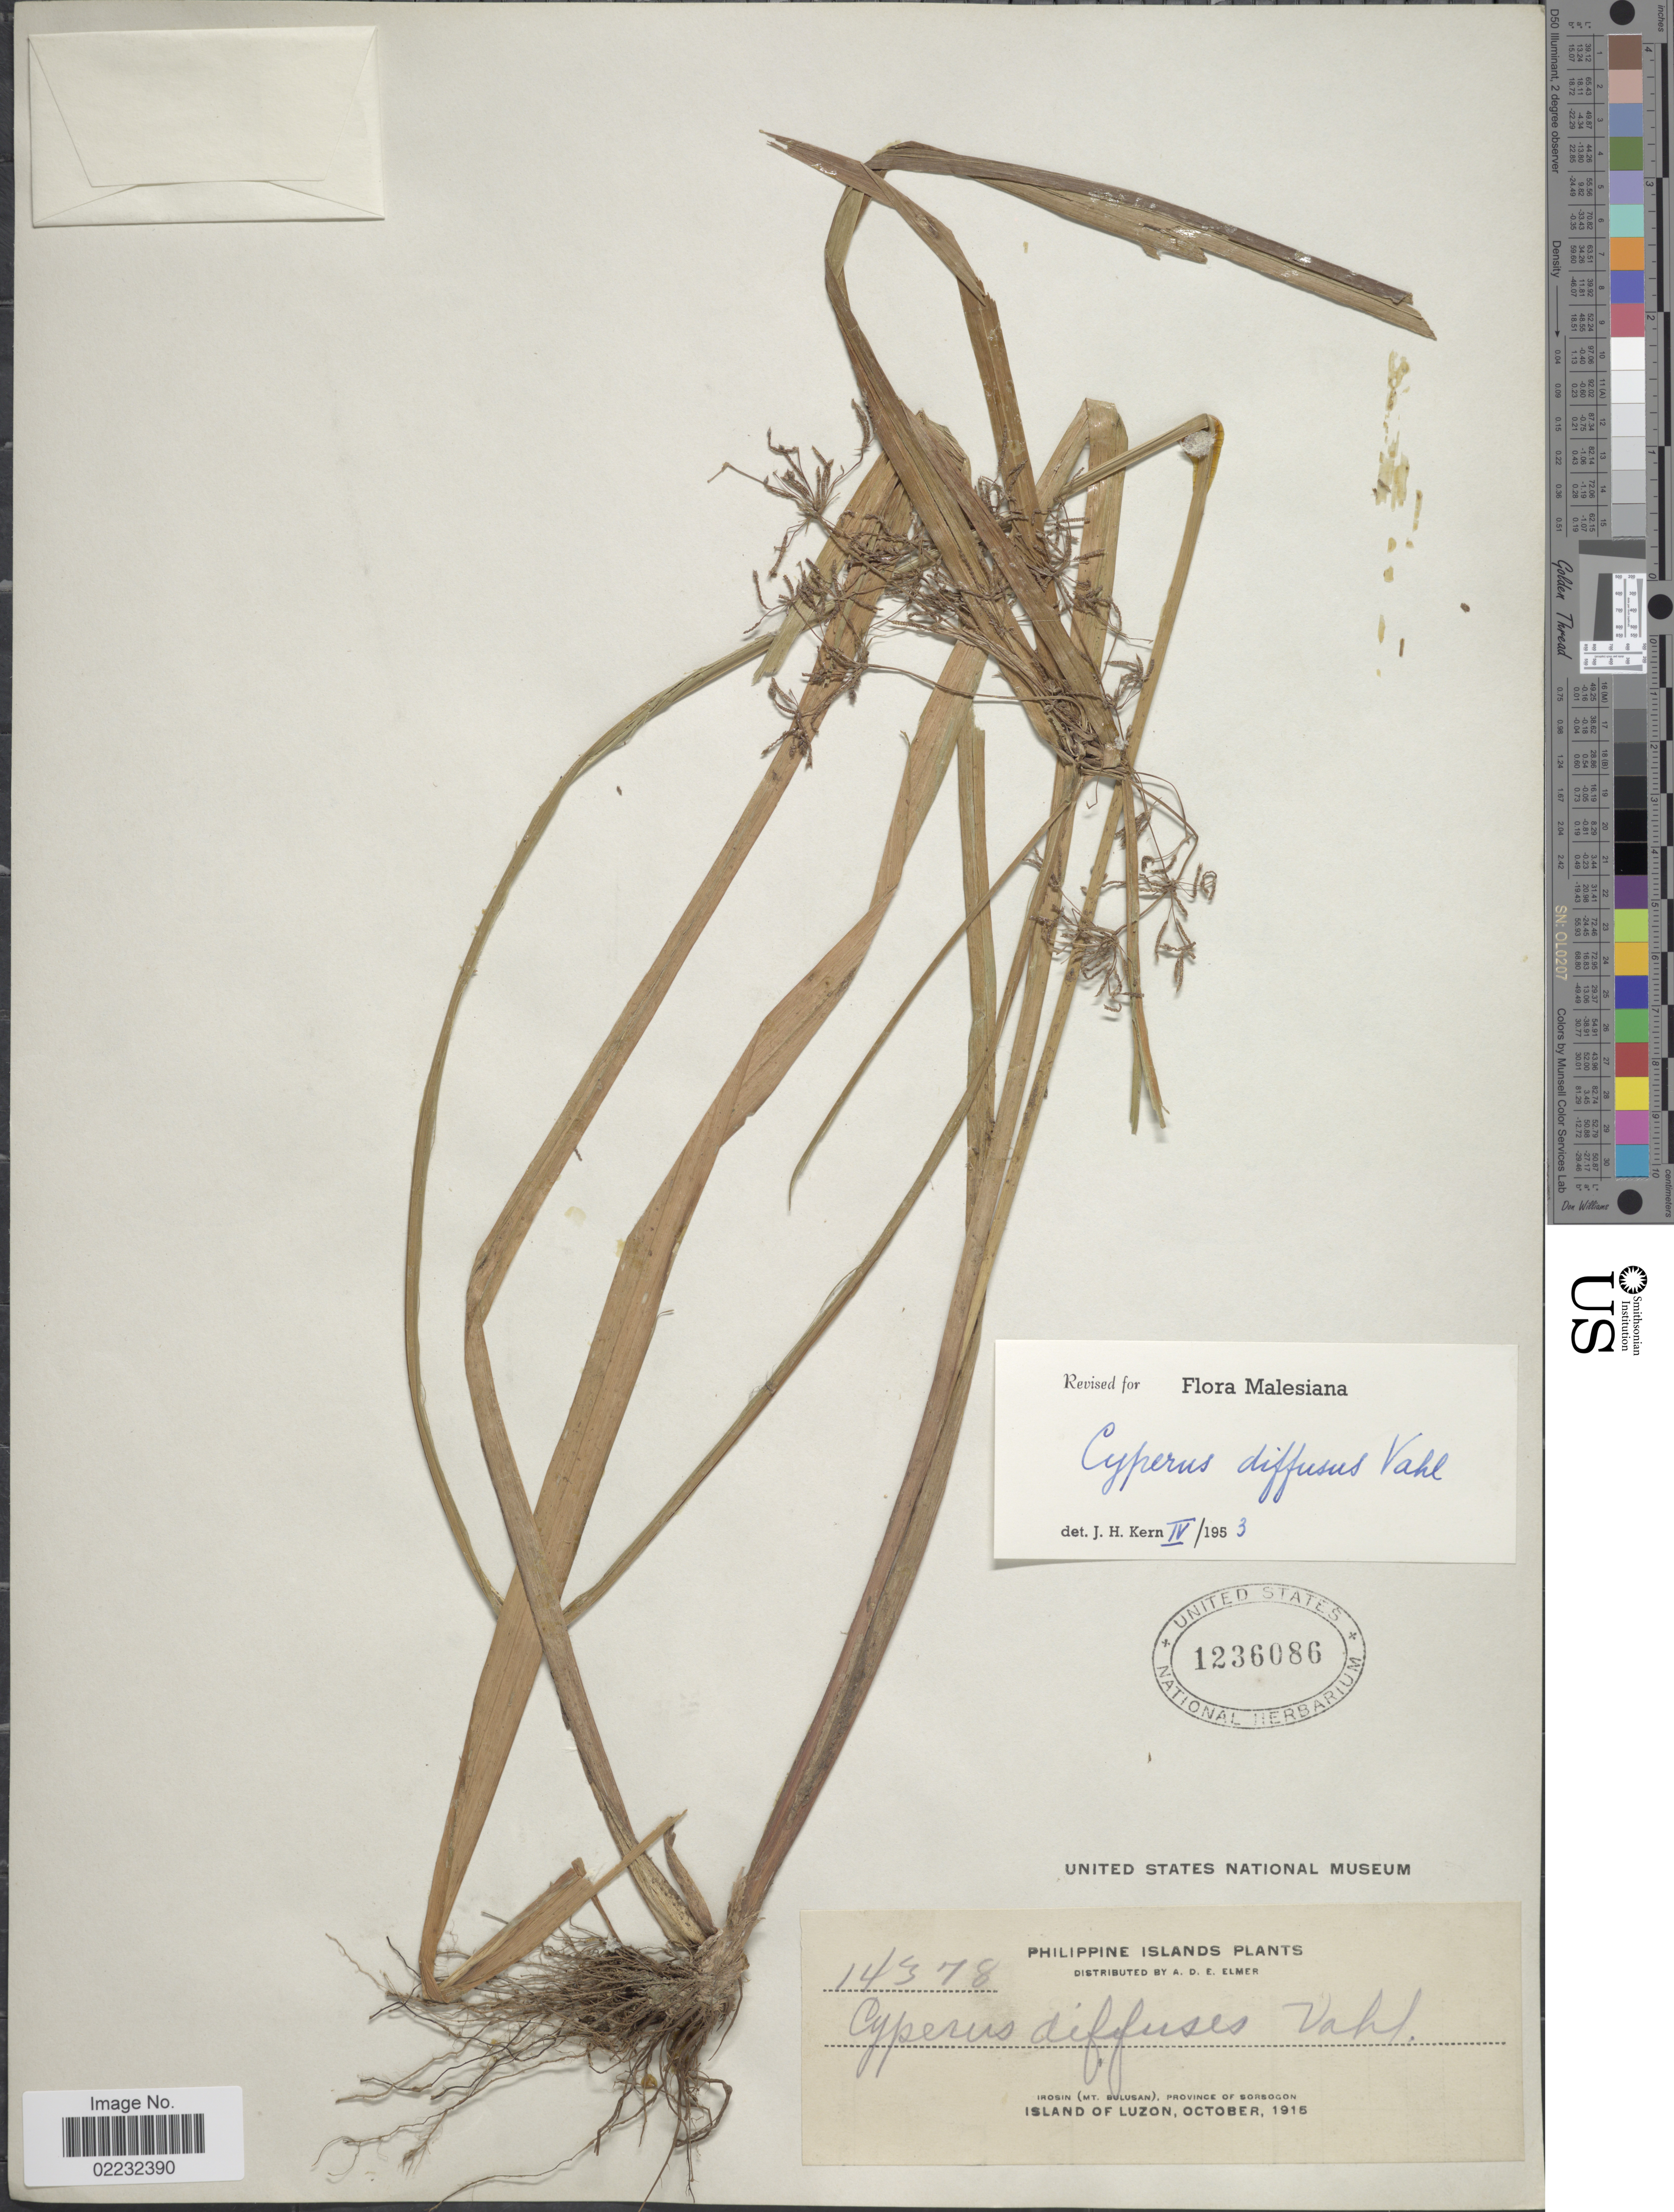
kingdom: Plantae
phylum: Tracheophyta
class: Liliopsida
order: Poales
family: Cyperaceae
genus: Cyperus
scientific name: Cyperus diffusus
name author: Vahl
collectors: A. D. E. Elmer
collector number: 14378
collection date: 1915-10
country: Philippines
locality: Irosin (Mt. Bulusan), province of Sorsogon, Island of Luzon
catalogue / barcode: US 1236086